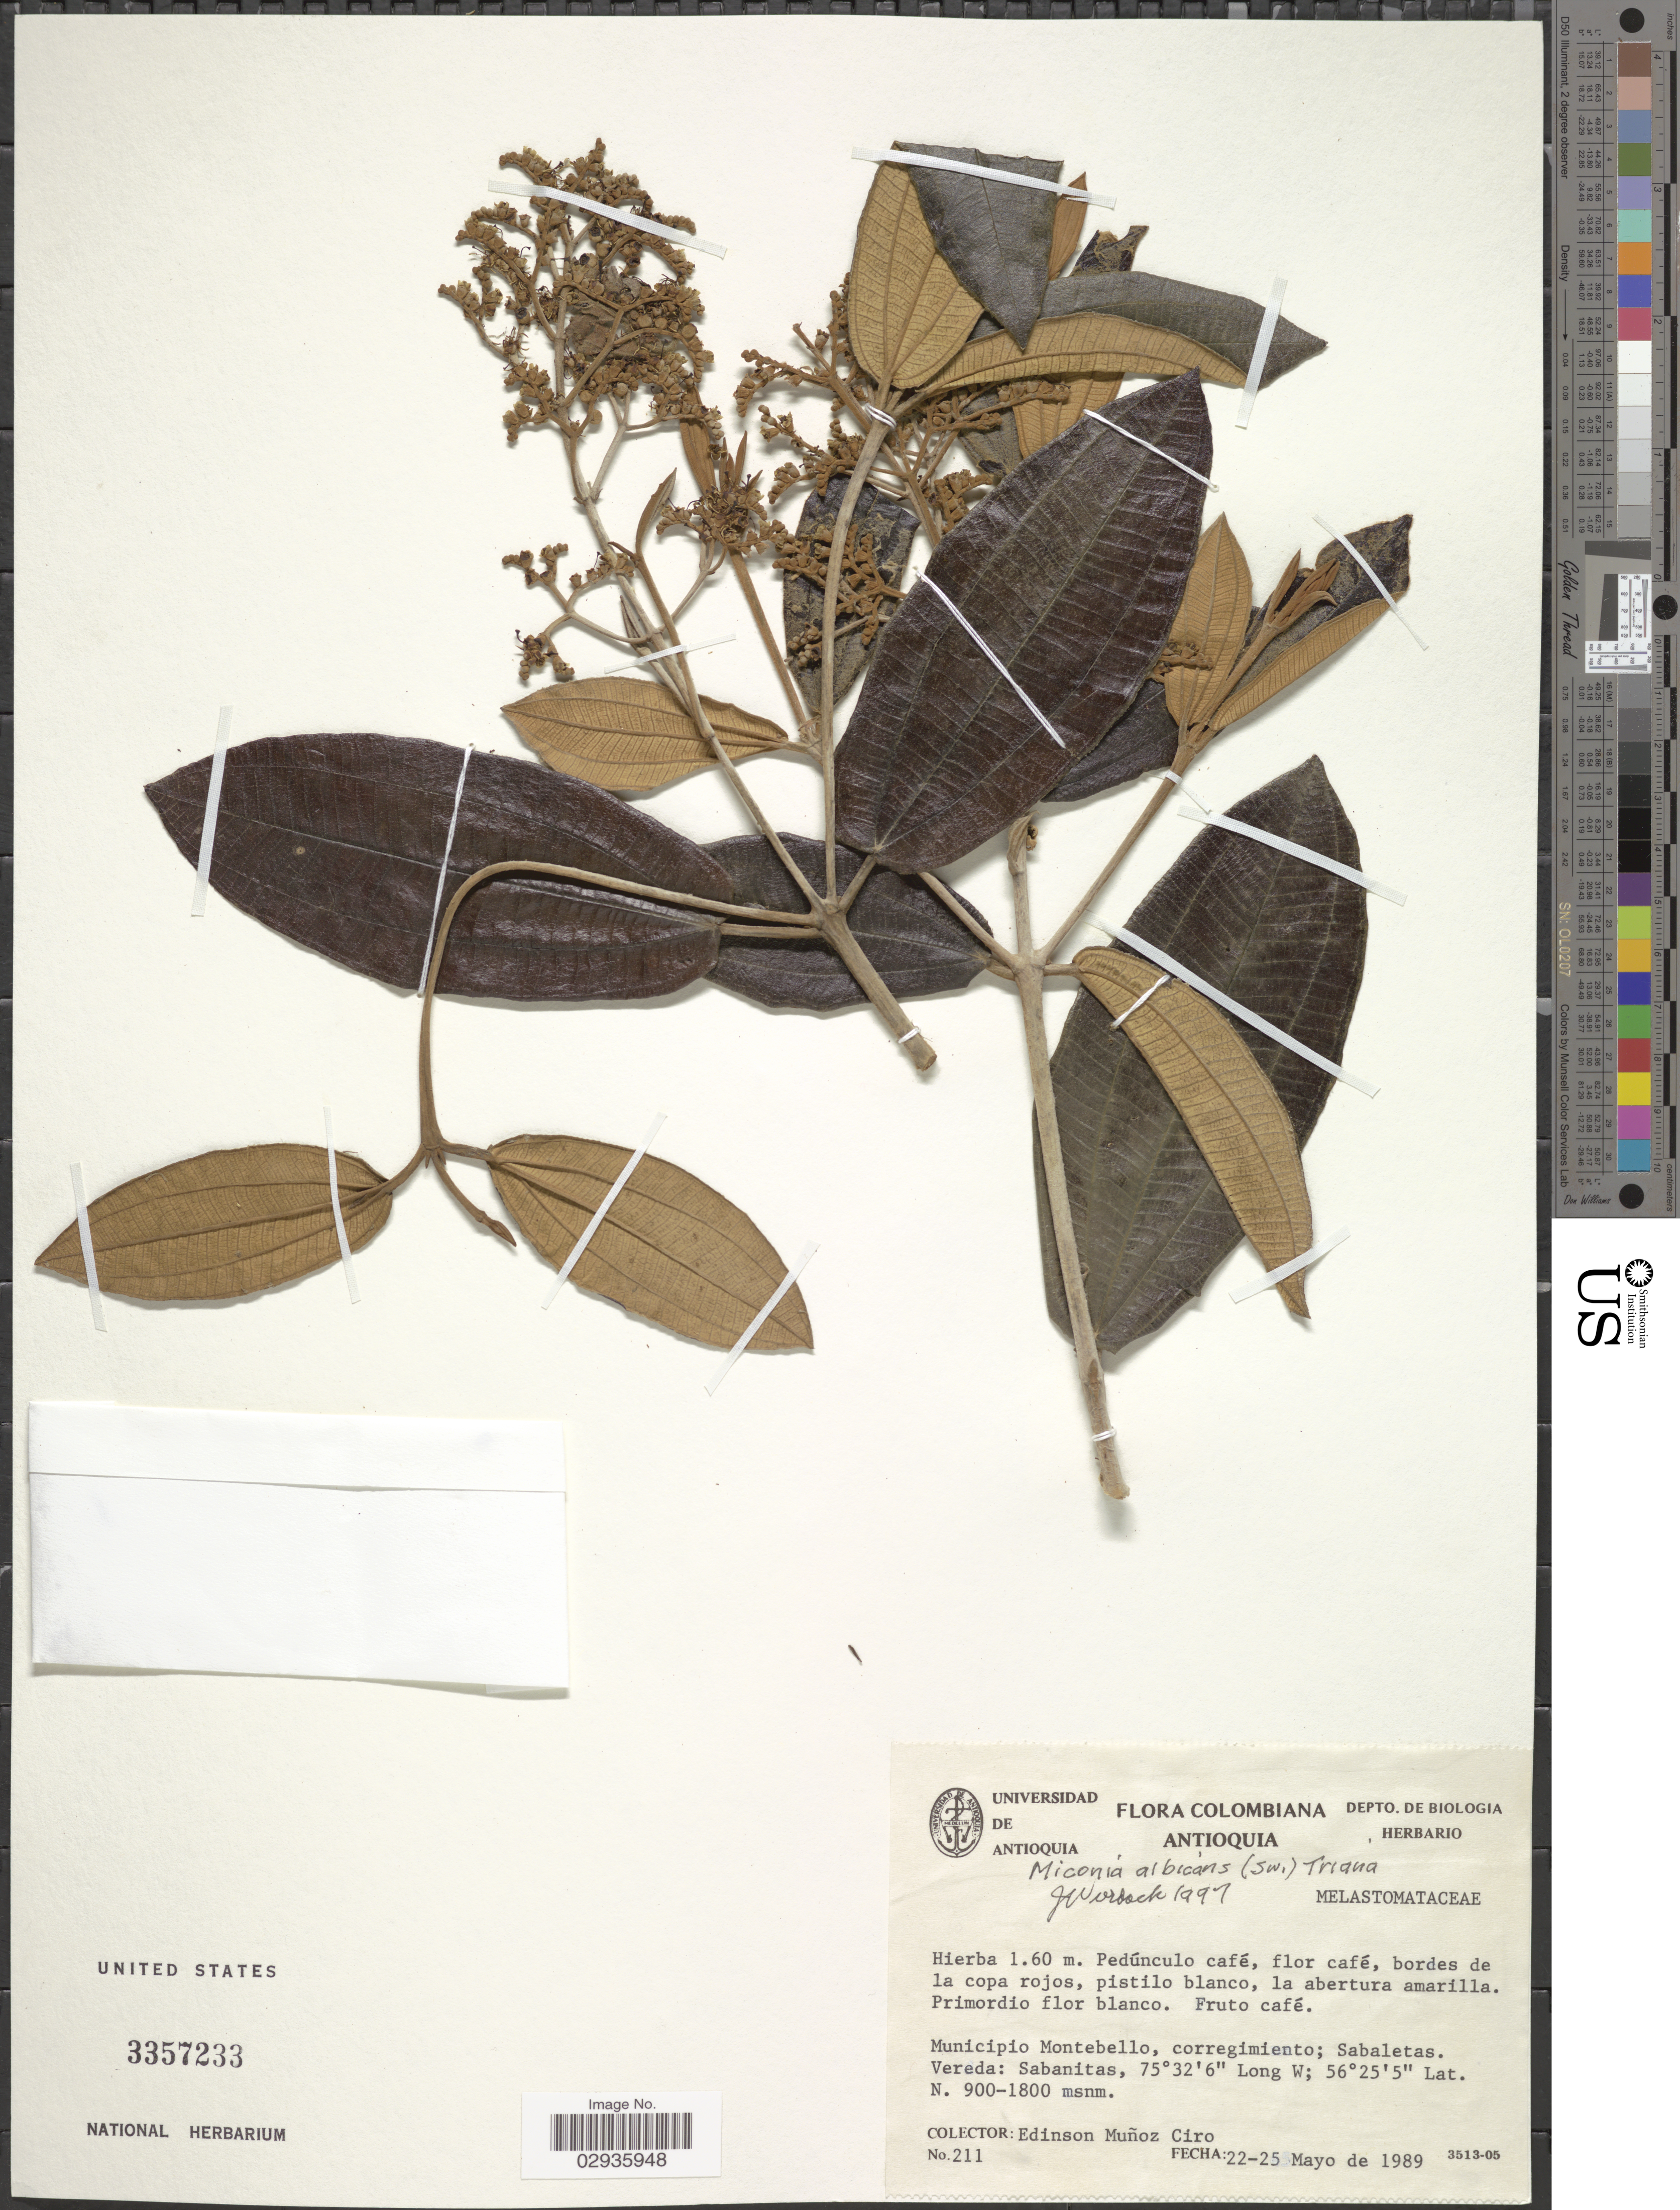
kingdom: Plantae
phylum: Tracheophyta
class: Magnoliopsida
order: Myrtales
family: Melastomataceae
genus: Miconia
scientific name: Miconia albicans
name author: (Sw.) Steud.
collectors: E. Ciro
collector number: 211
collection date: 1989-05-22/1989-05-25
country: Colombia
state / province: Antioquia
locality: Municipio Montebello, corregimiento; Sabaletas. Vereda: Sabanitas.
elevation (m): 900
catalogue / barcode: US 3357233